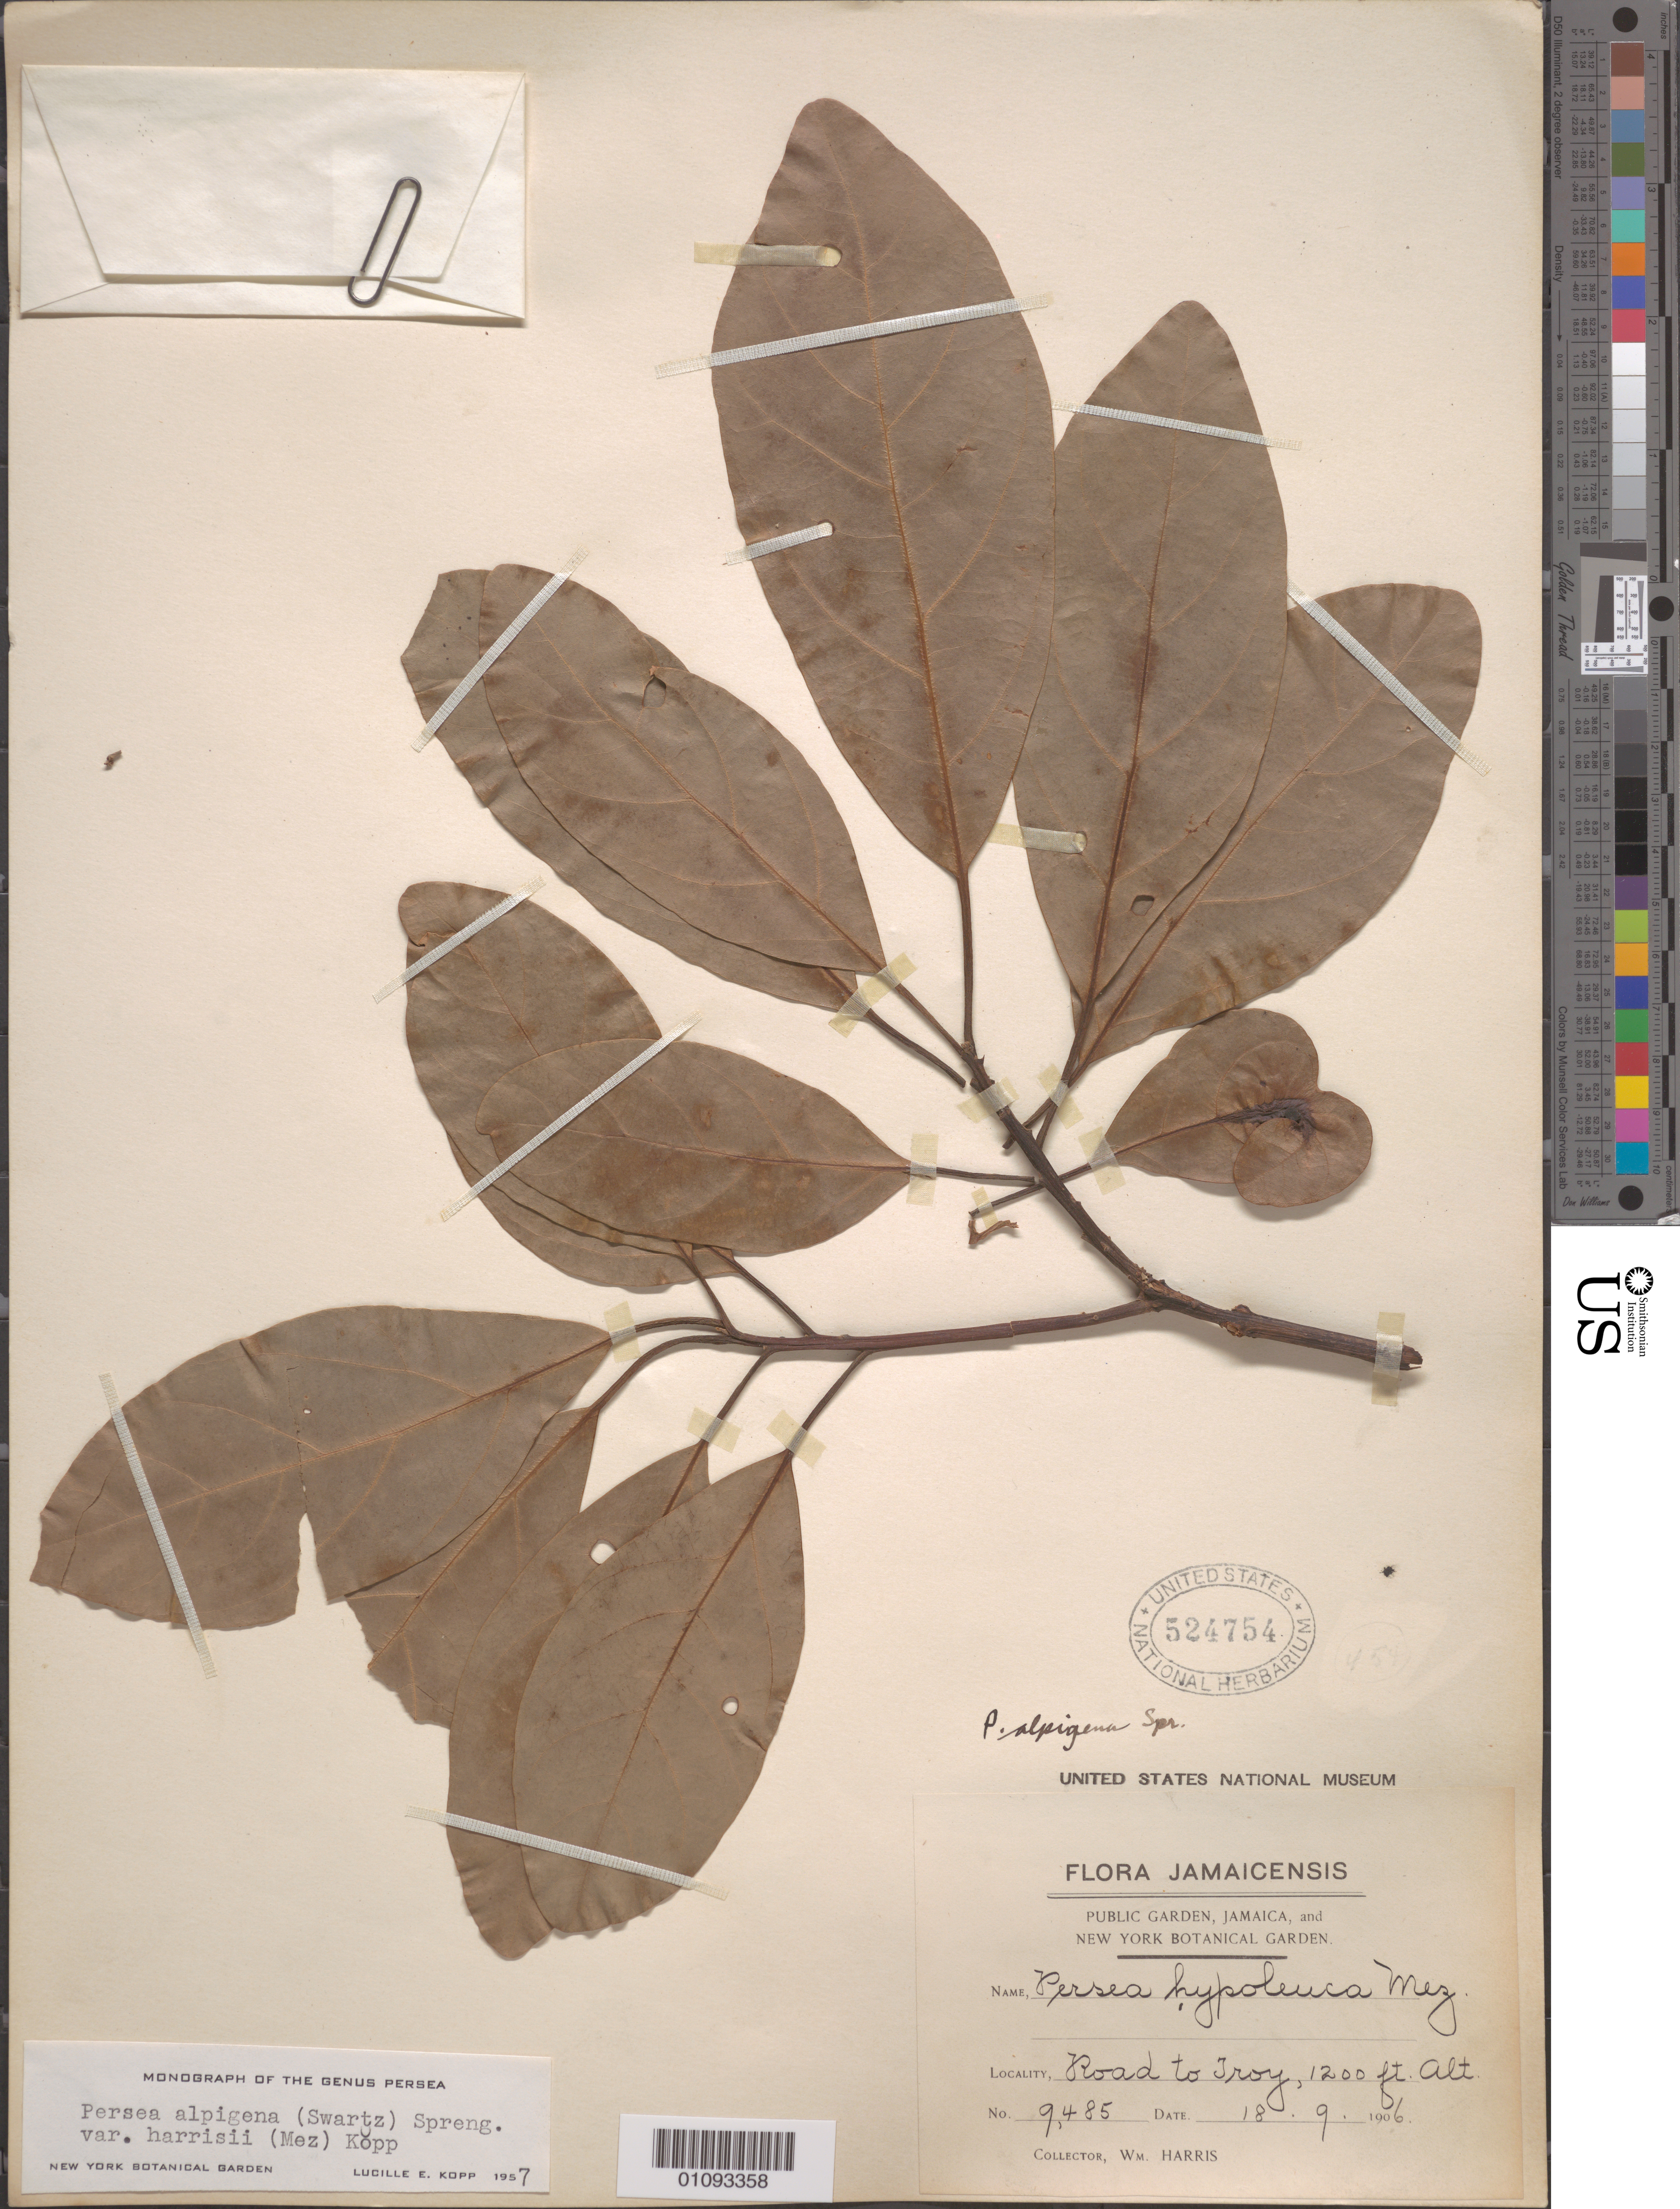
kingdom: Plantae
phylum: Tracheophyta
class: Magnoliopsida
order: Laurales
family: Lauraceae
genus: Persea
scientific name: Persea alpigena var. harrisii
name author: (Mez) L.E. Kopp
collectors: W. Harris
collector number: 9485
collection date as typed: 18 Sep 1906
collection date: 1906-09-18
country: Jamaica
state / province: Trelawny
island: Jamaica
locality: Road to Troy.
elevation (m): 366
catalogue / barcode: US 524754